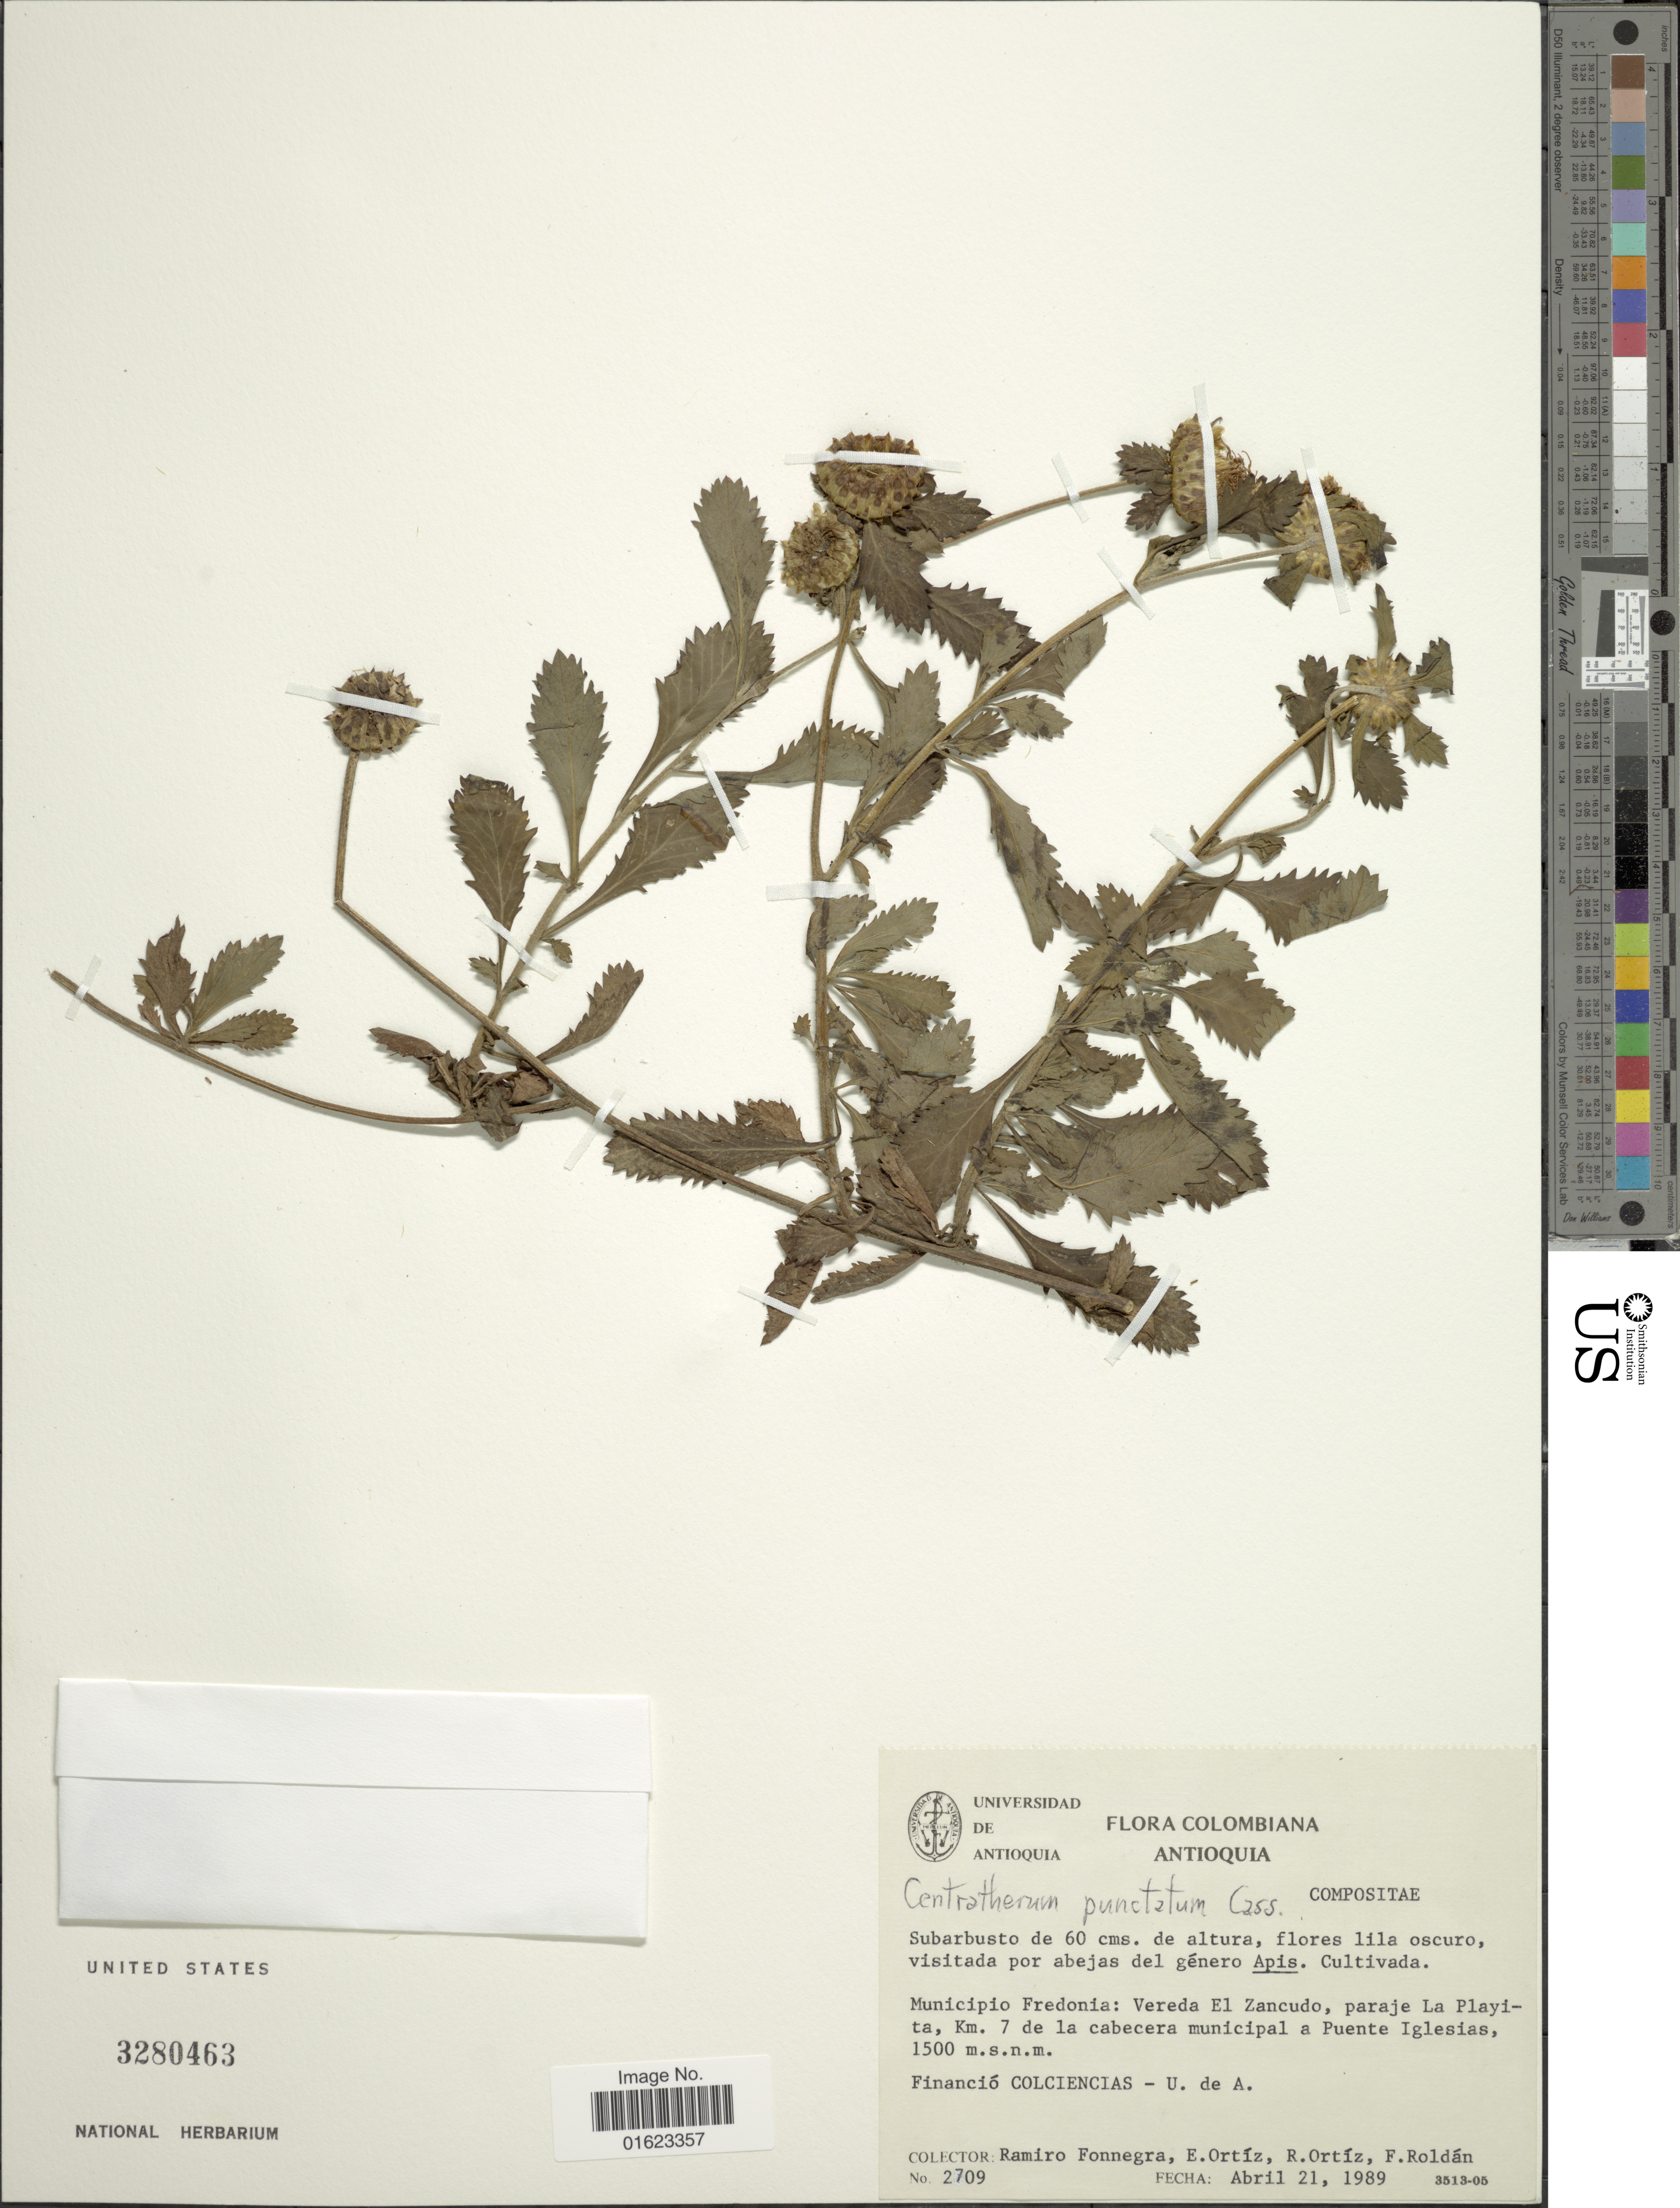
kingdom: Plantae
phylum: Tracheophyta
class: Magnoliopsida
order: Asterales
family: Asteraceae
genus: Centratherum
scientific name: Centratherum punctatum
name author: Cass.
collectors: R. Fonnegra G., E. Ortíz, R. Ortíz & F. J. Roldán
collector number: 2709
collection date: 1989-04-21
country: Colombia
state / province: Antioquia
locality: Colombiana, Antioquia. Municipio Fredonia: Vereda El Zancudo, parje La Playita, Km. 7 de a cabecera municipal a Puente Iglesias.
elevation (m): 1500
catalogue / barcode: US 3280463